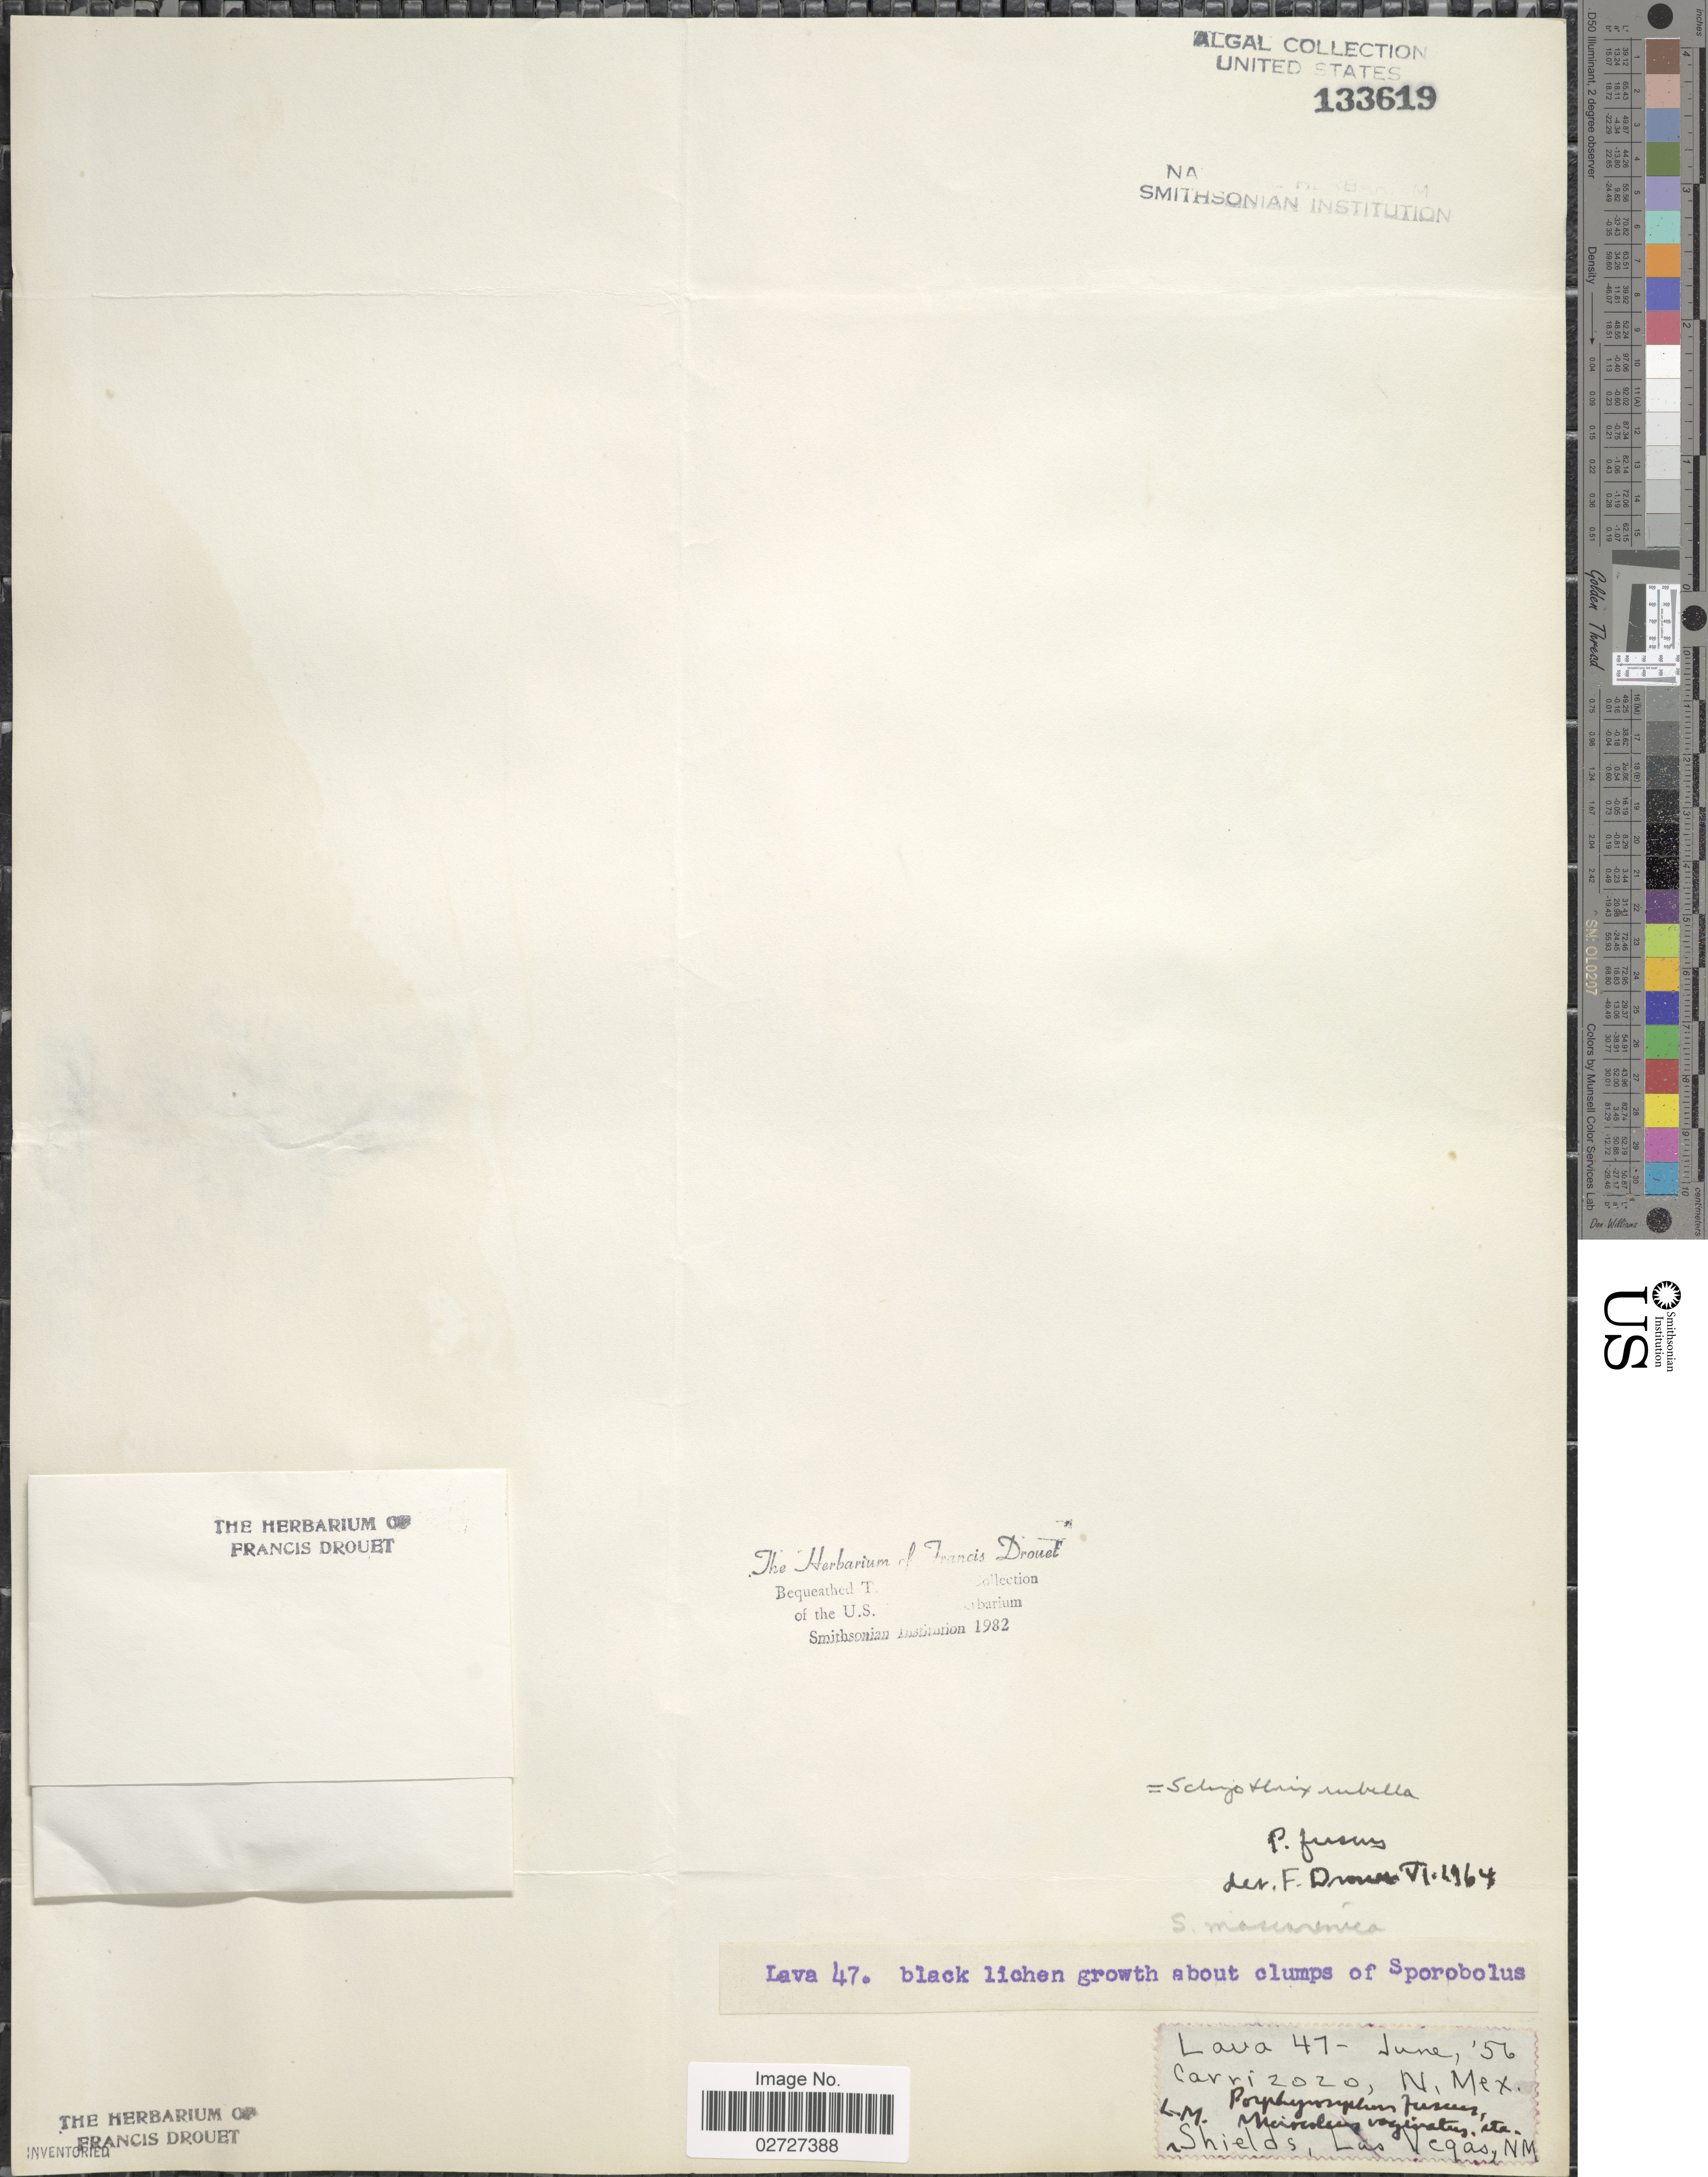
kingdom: Bacteria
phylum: Cyanobacteria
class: Cyanobacteriia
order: Leptolyngbyales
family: Trichocoleusaceae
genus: Schizothrix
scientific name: Schizothrix rubella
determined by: Drouet, F. E.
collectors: L. Shields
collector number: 47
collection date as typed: Jun 1956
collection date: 1956-06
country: United States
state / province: New Mexico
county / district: Lincoln County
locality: Carrizozo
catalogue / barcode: US 133619